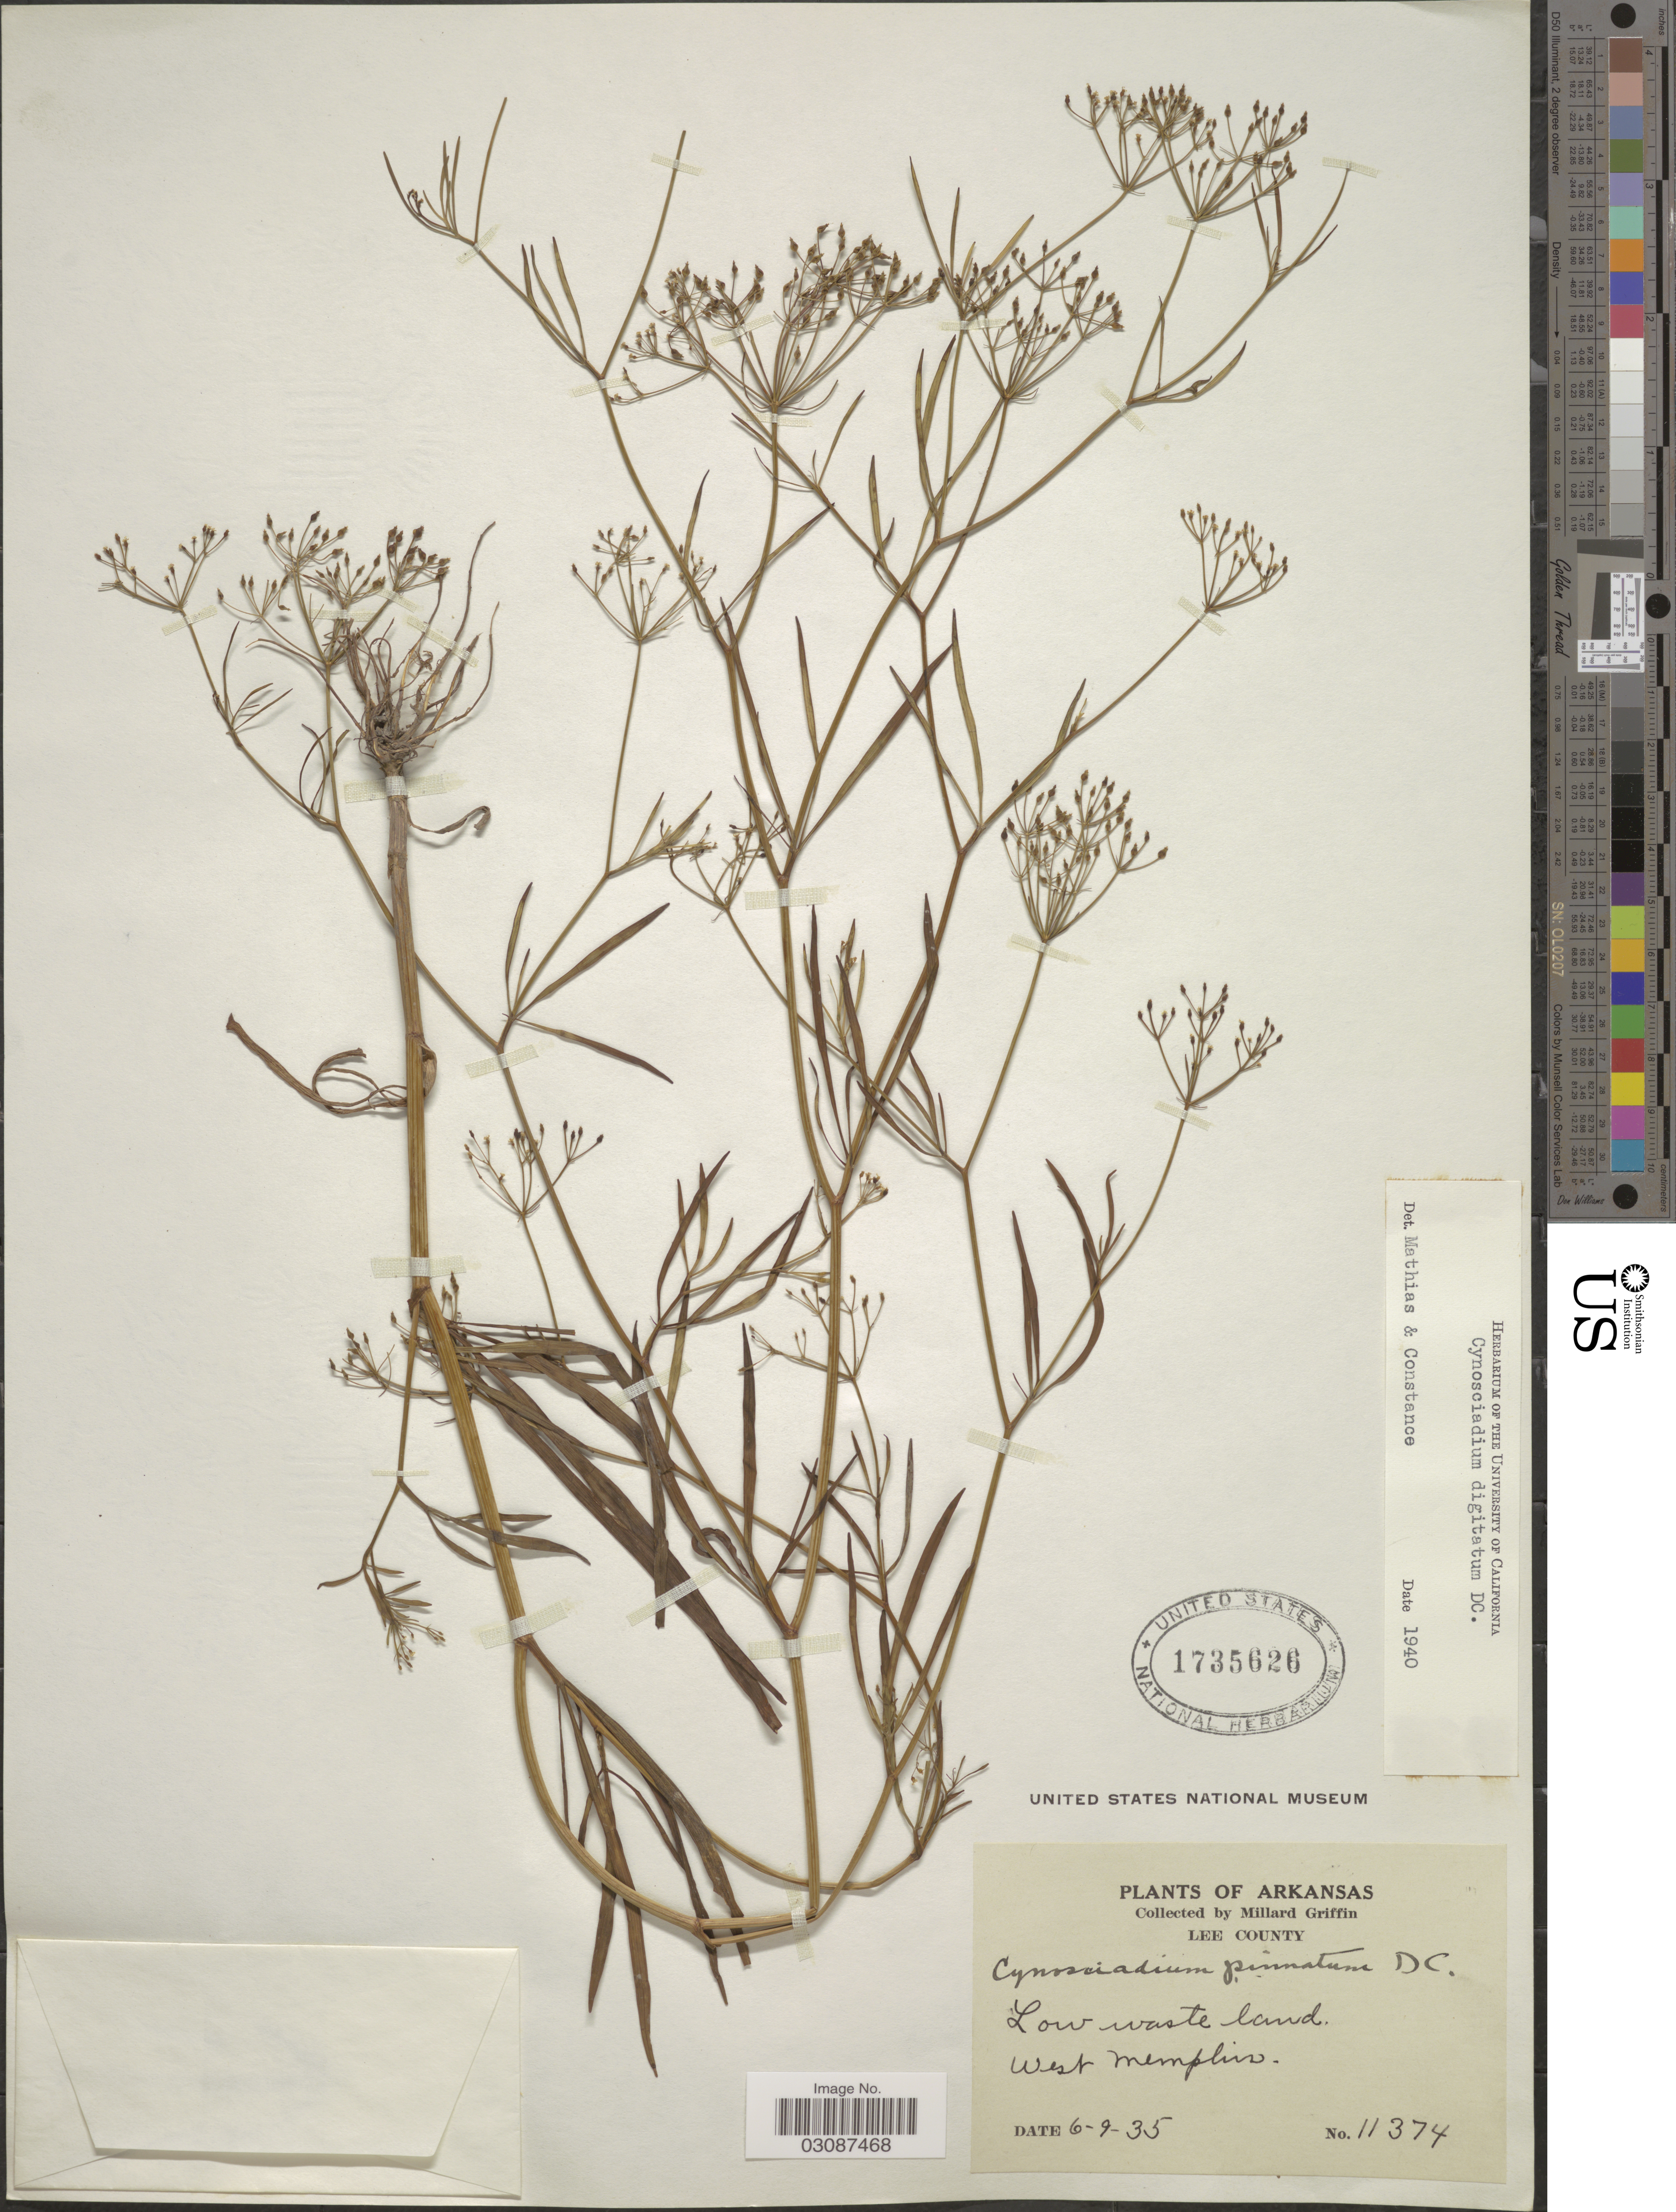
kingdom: Plantae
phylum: Tracheophyta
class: Magnoliopsida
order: Apiales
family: Apiaceae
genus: Cynosciadium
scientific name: Cynosciadium digitatum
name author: DC.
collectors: M. Griffin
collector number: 11374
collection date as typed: Transcribed d/m/y: 9/6/35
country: United States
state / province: Arkansas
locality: Lee County. West Memphis.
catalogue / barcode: US 1735626